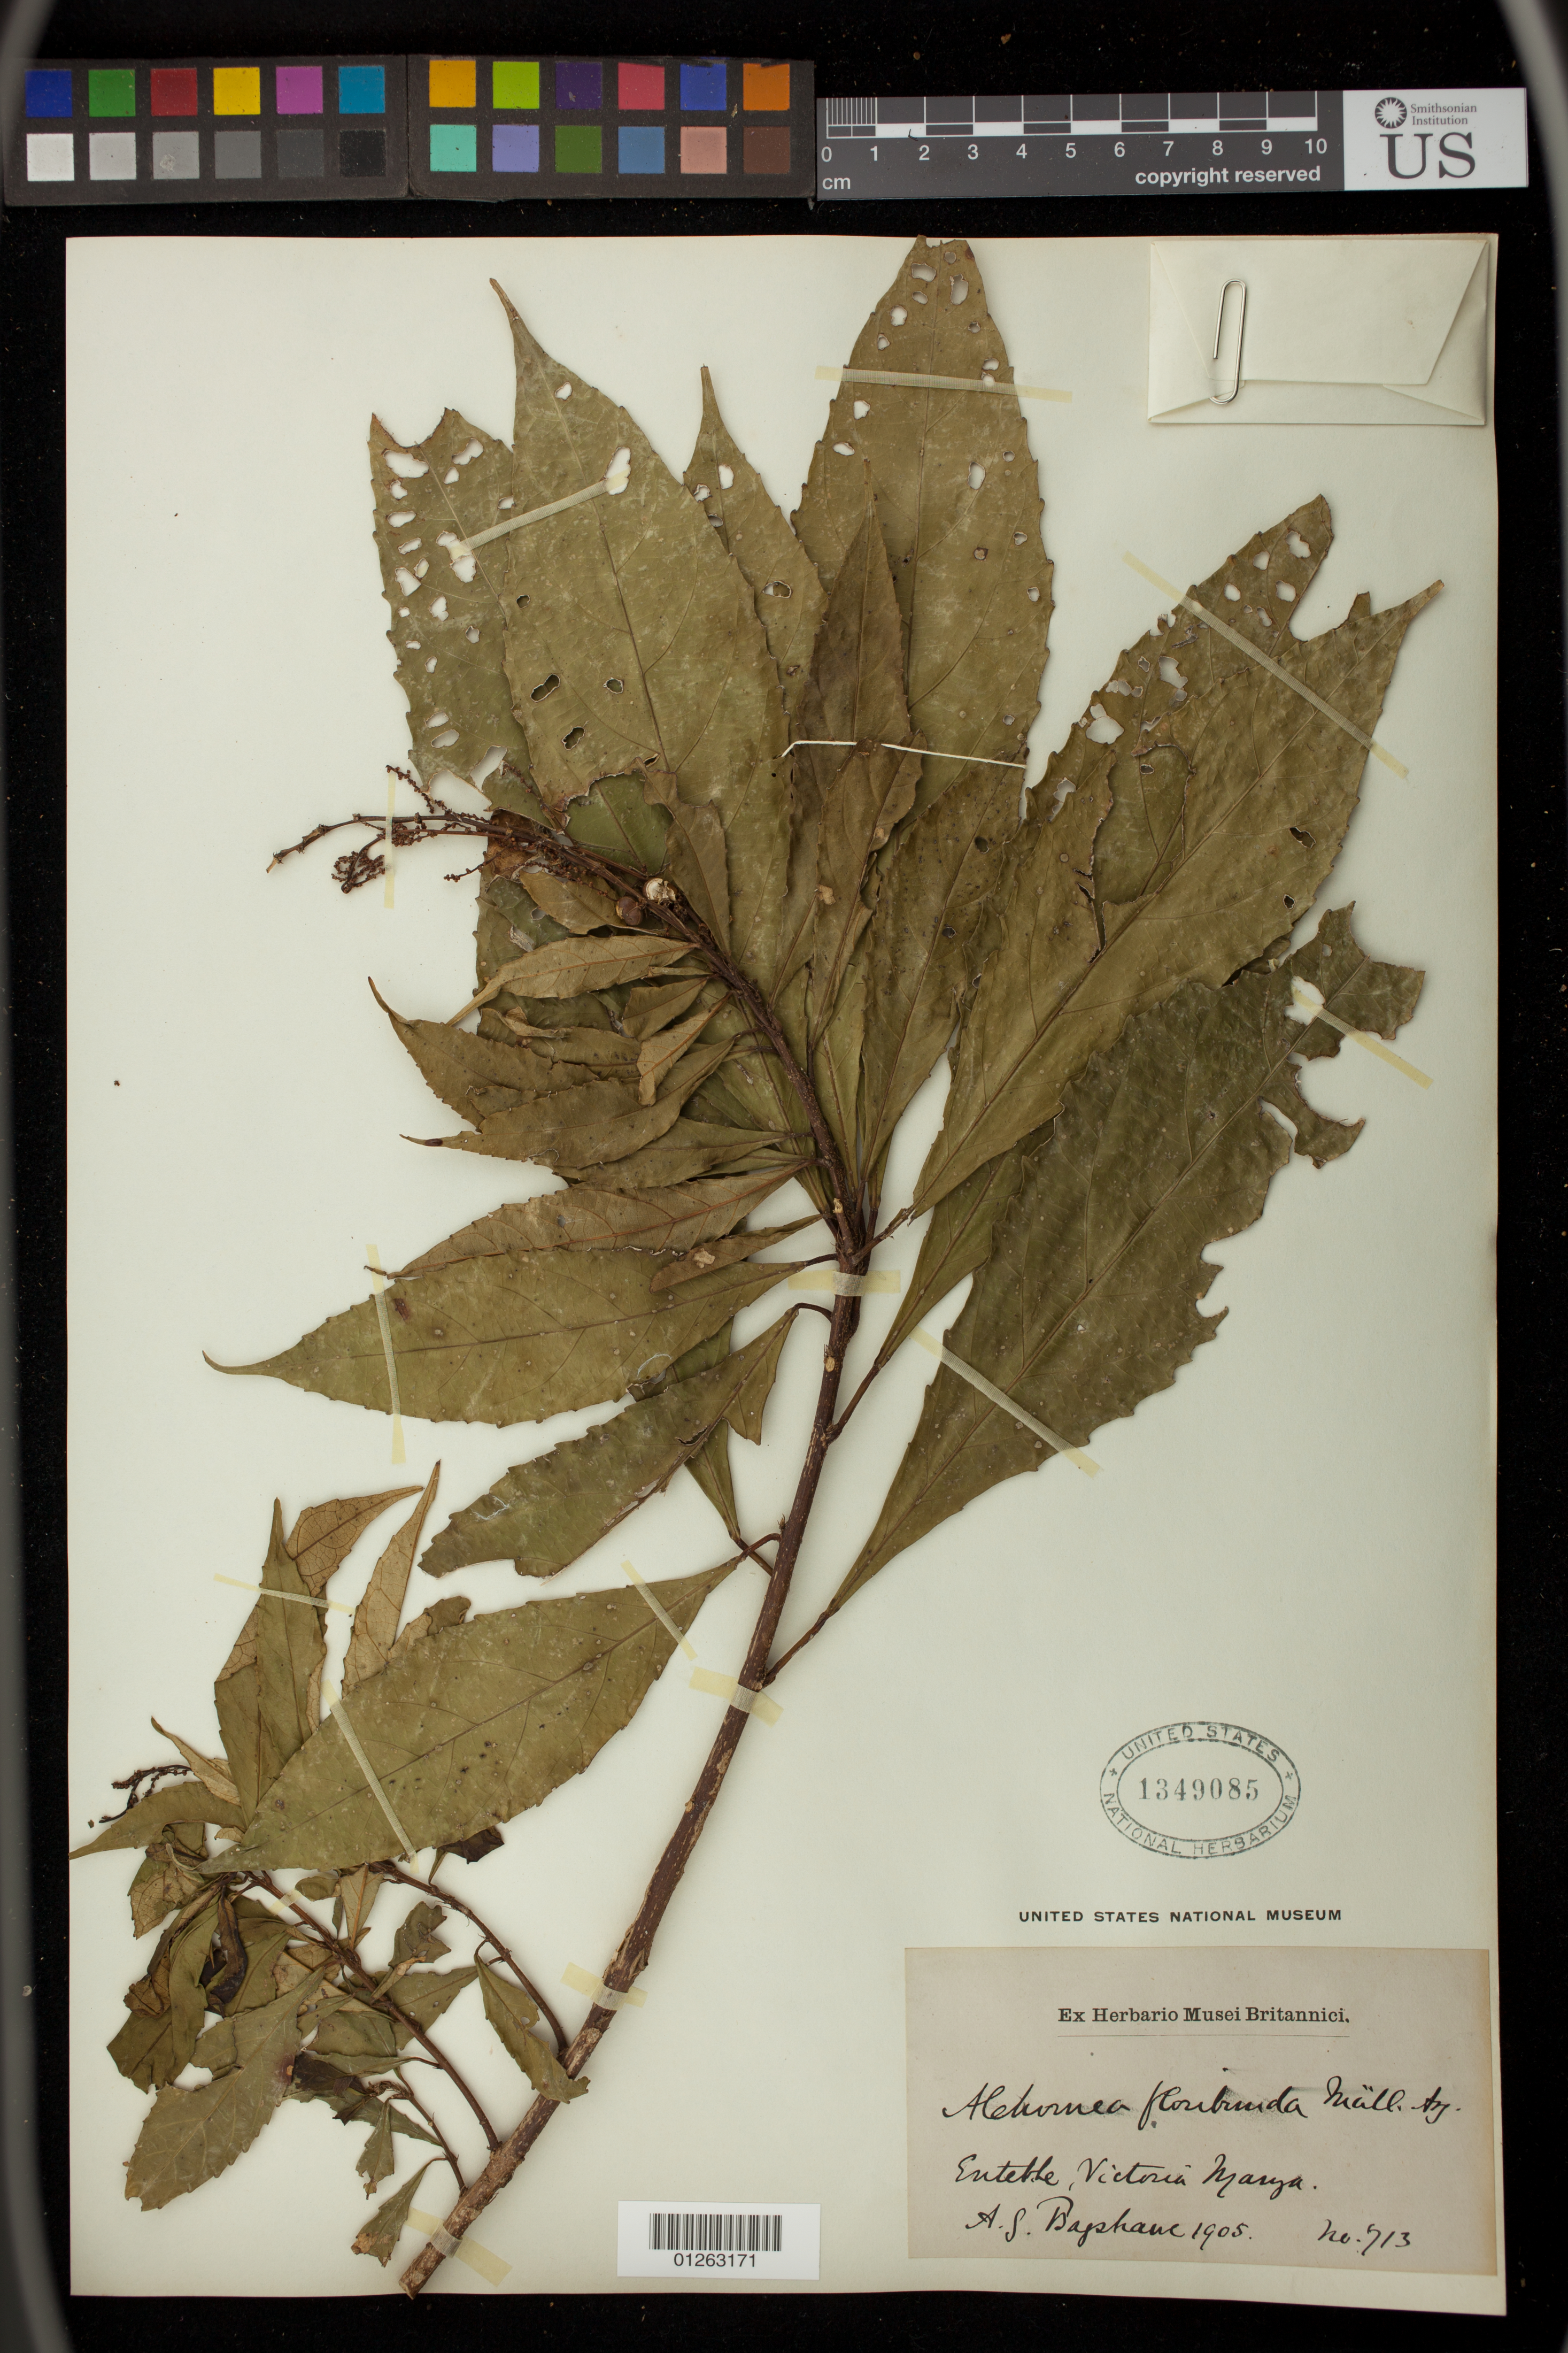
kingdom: Plantae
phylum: Tracheophyta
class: Magnoliopsida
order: Malpighiales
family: Euphorbiaceae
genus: Alchornea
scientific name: Alchornea floribunda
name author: Müll. Arg.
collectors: A. Bagshawe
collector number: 713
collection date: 1905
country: Uganda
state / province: Central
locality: Entebbe, Victoria Masya [Masaya]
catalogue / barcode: US 1349085